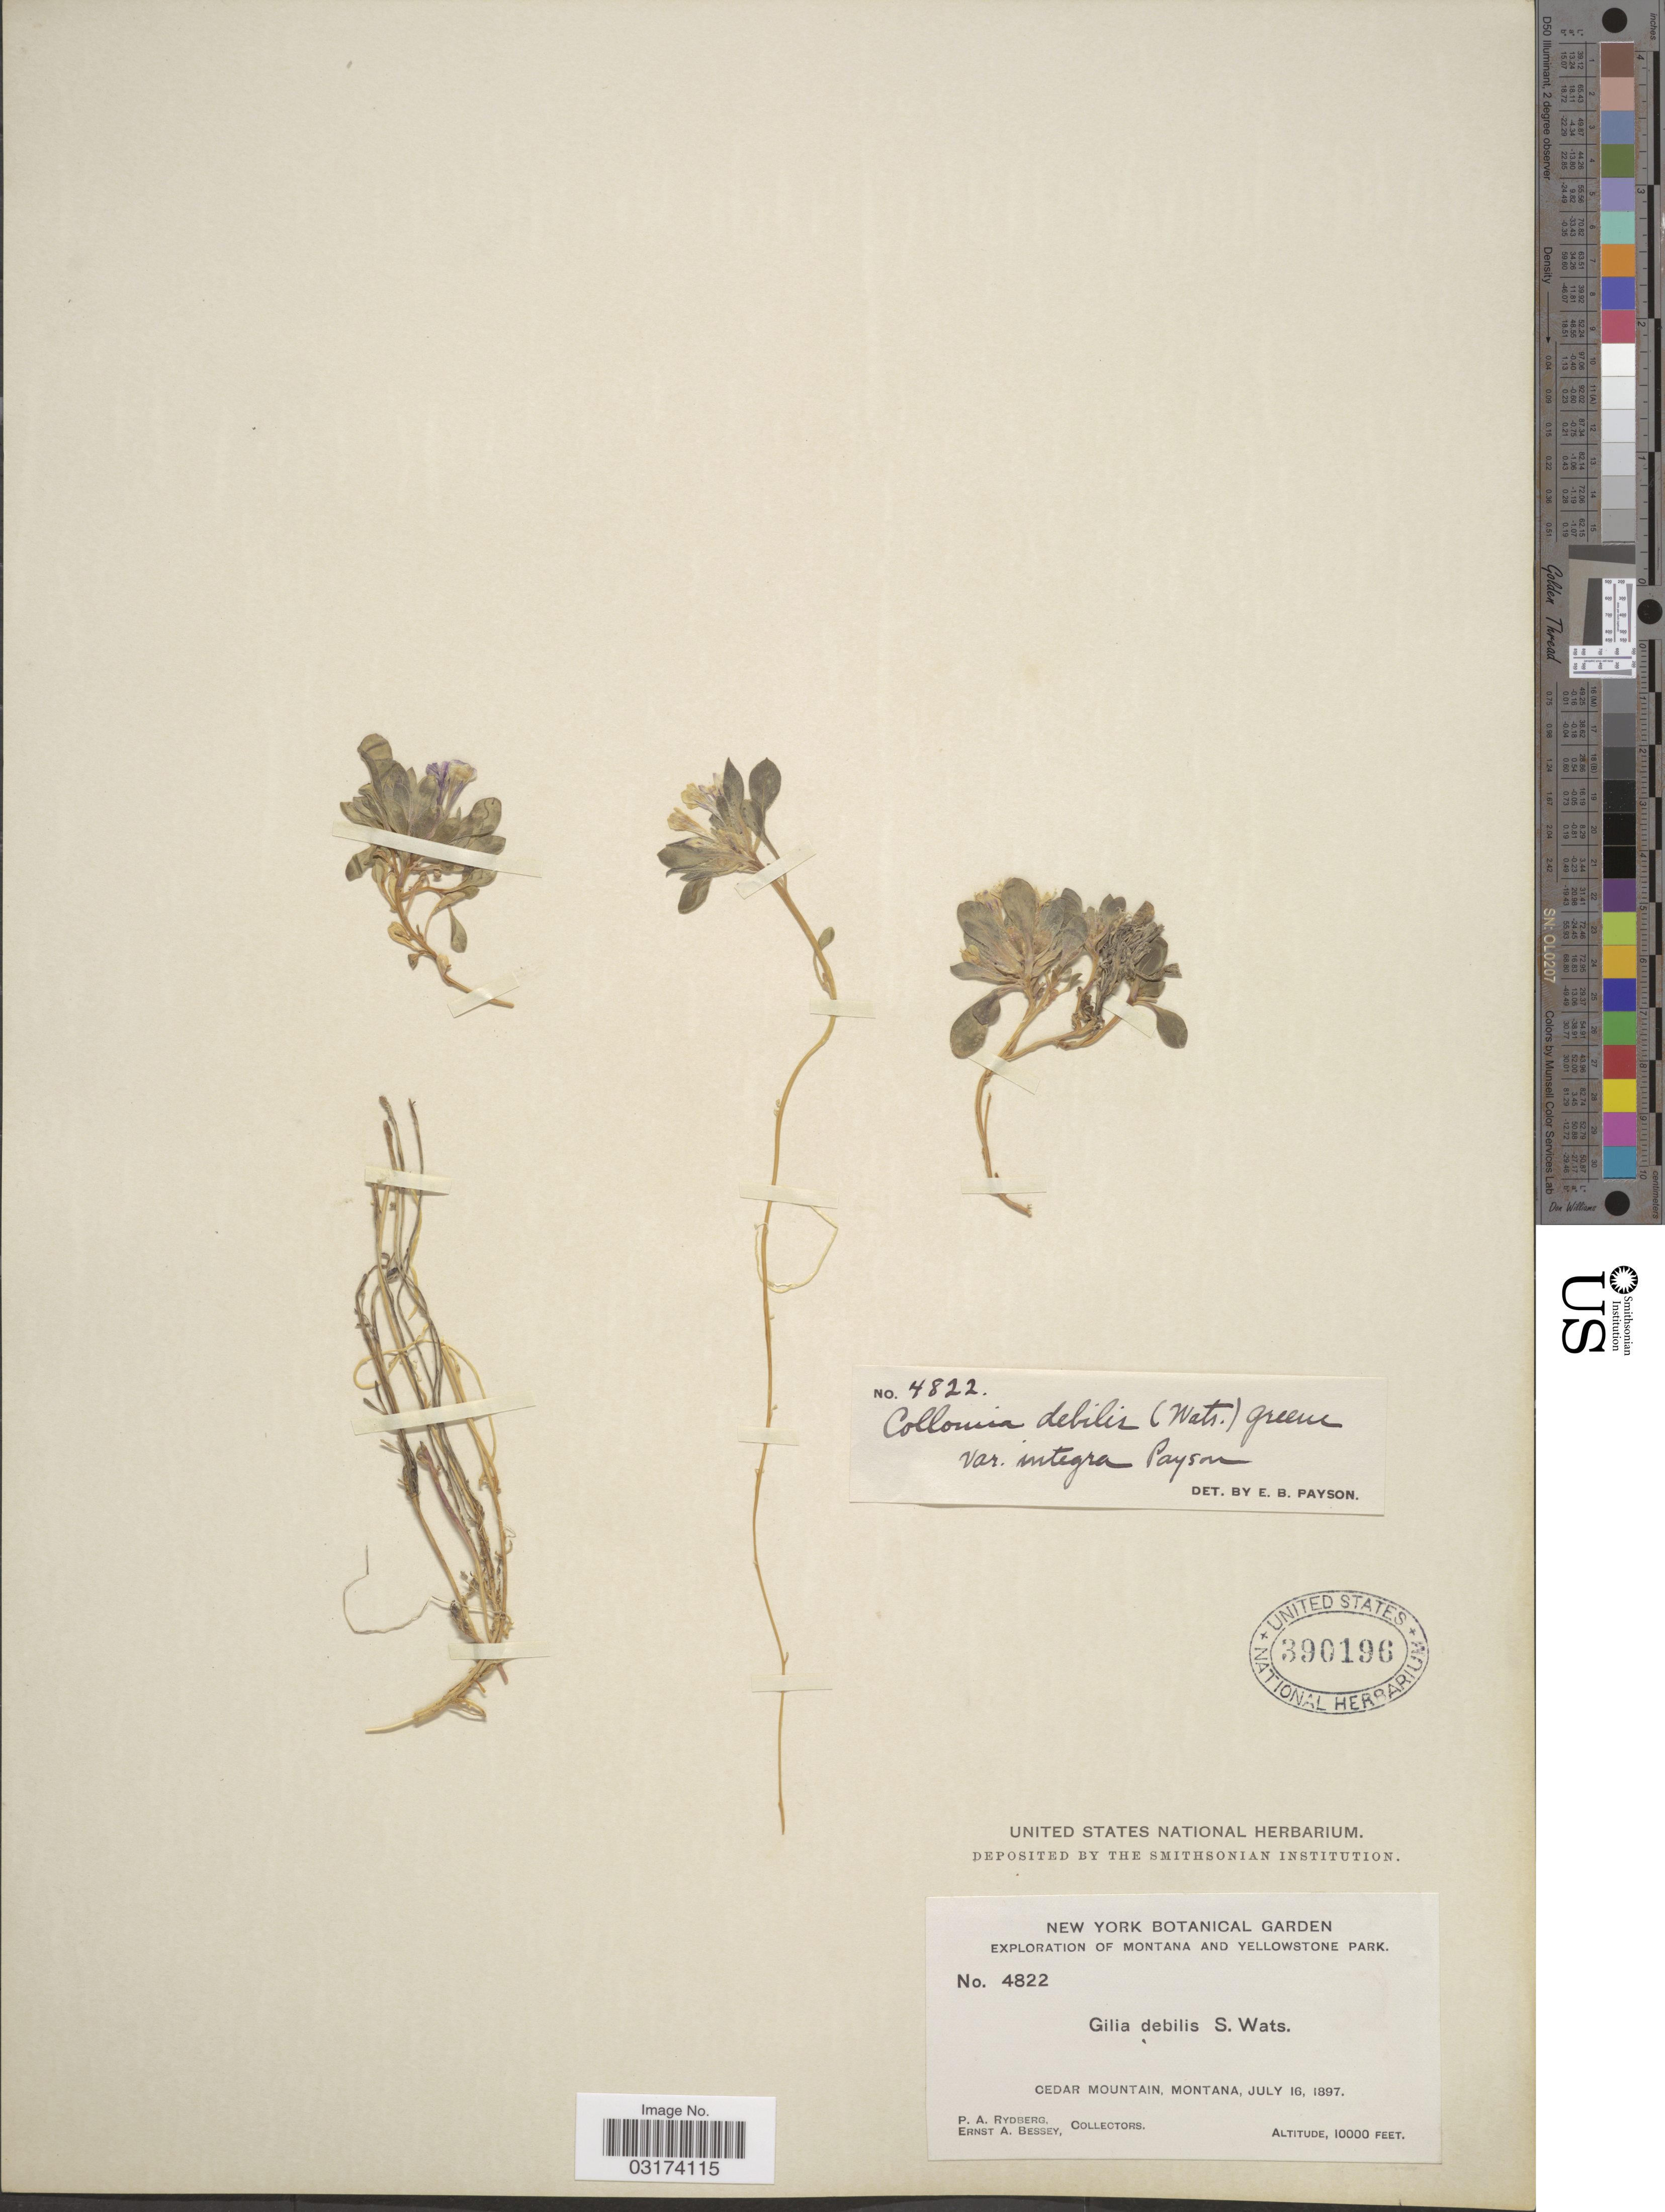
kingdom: Plantae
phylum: Tracheophyta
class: Magnoliopsida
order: Ericales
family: Polemoniaceae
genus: Collomia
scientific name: Collomia debilis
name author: (S. Watson) Greene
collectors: P. A. Rydberg & E. A. Bessey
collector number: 4822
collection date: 1897-07-16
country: United States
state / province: Montana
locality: Montana and Yellowstone Park. Cedar Mountain, Montana.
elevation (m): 3048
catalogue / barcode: US 390196